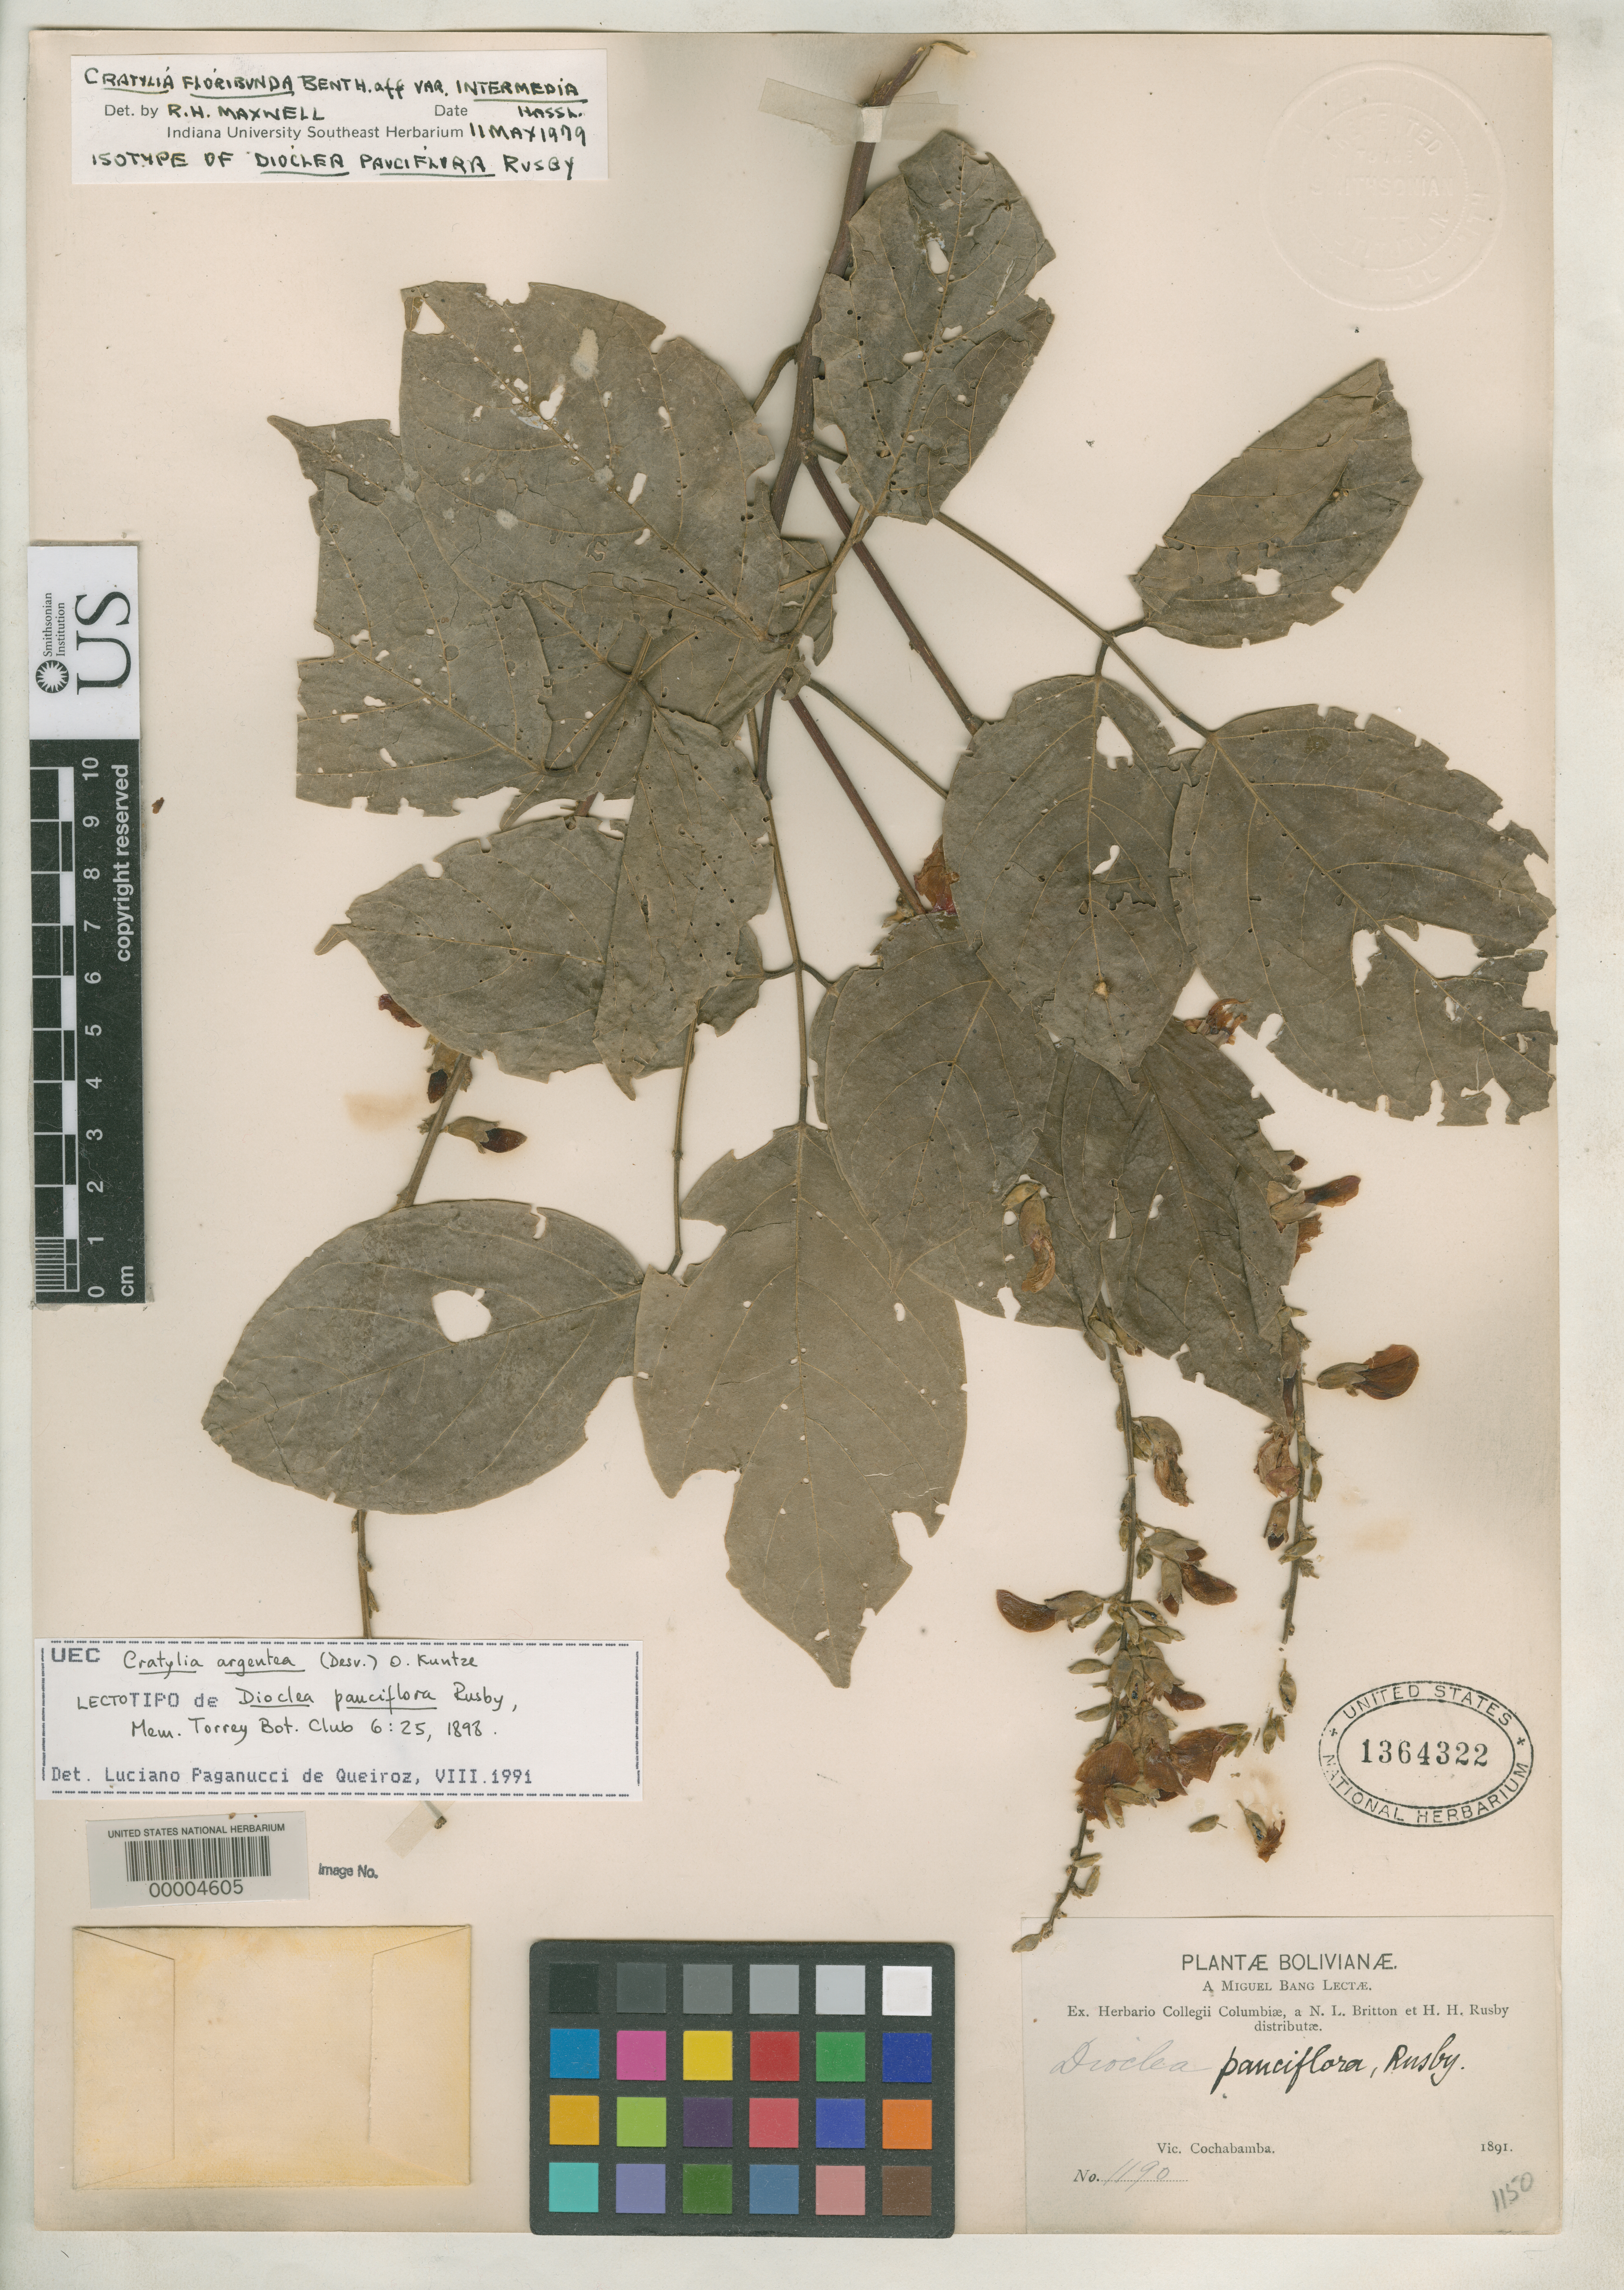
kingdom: Plantae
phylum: Tracheophyta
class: Magnoliopsida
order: Fabales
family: Fabaceae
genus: Dioclea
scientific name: Dioclea pauciflora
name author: Rusby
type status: Isotype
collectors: M. Bang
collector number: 1190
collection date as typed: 1891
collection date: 1891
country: Bolivia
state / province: Cochabamba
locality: Vicinity of Cochabamba.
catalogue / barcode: US 1364322